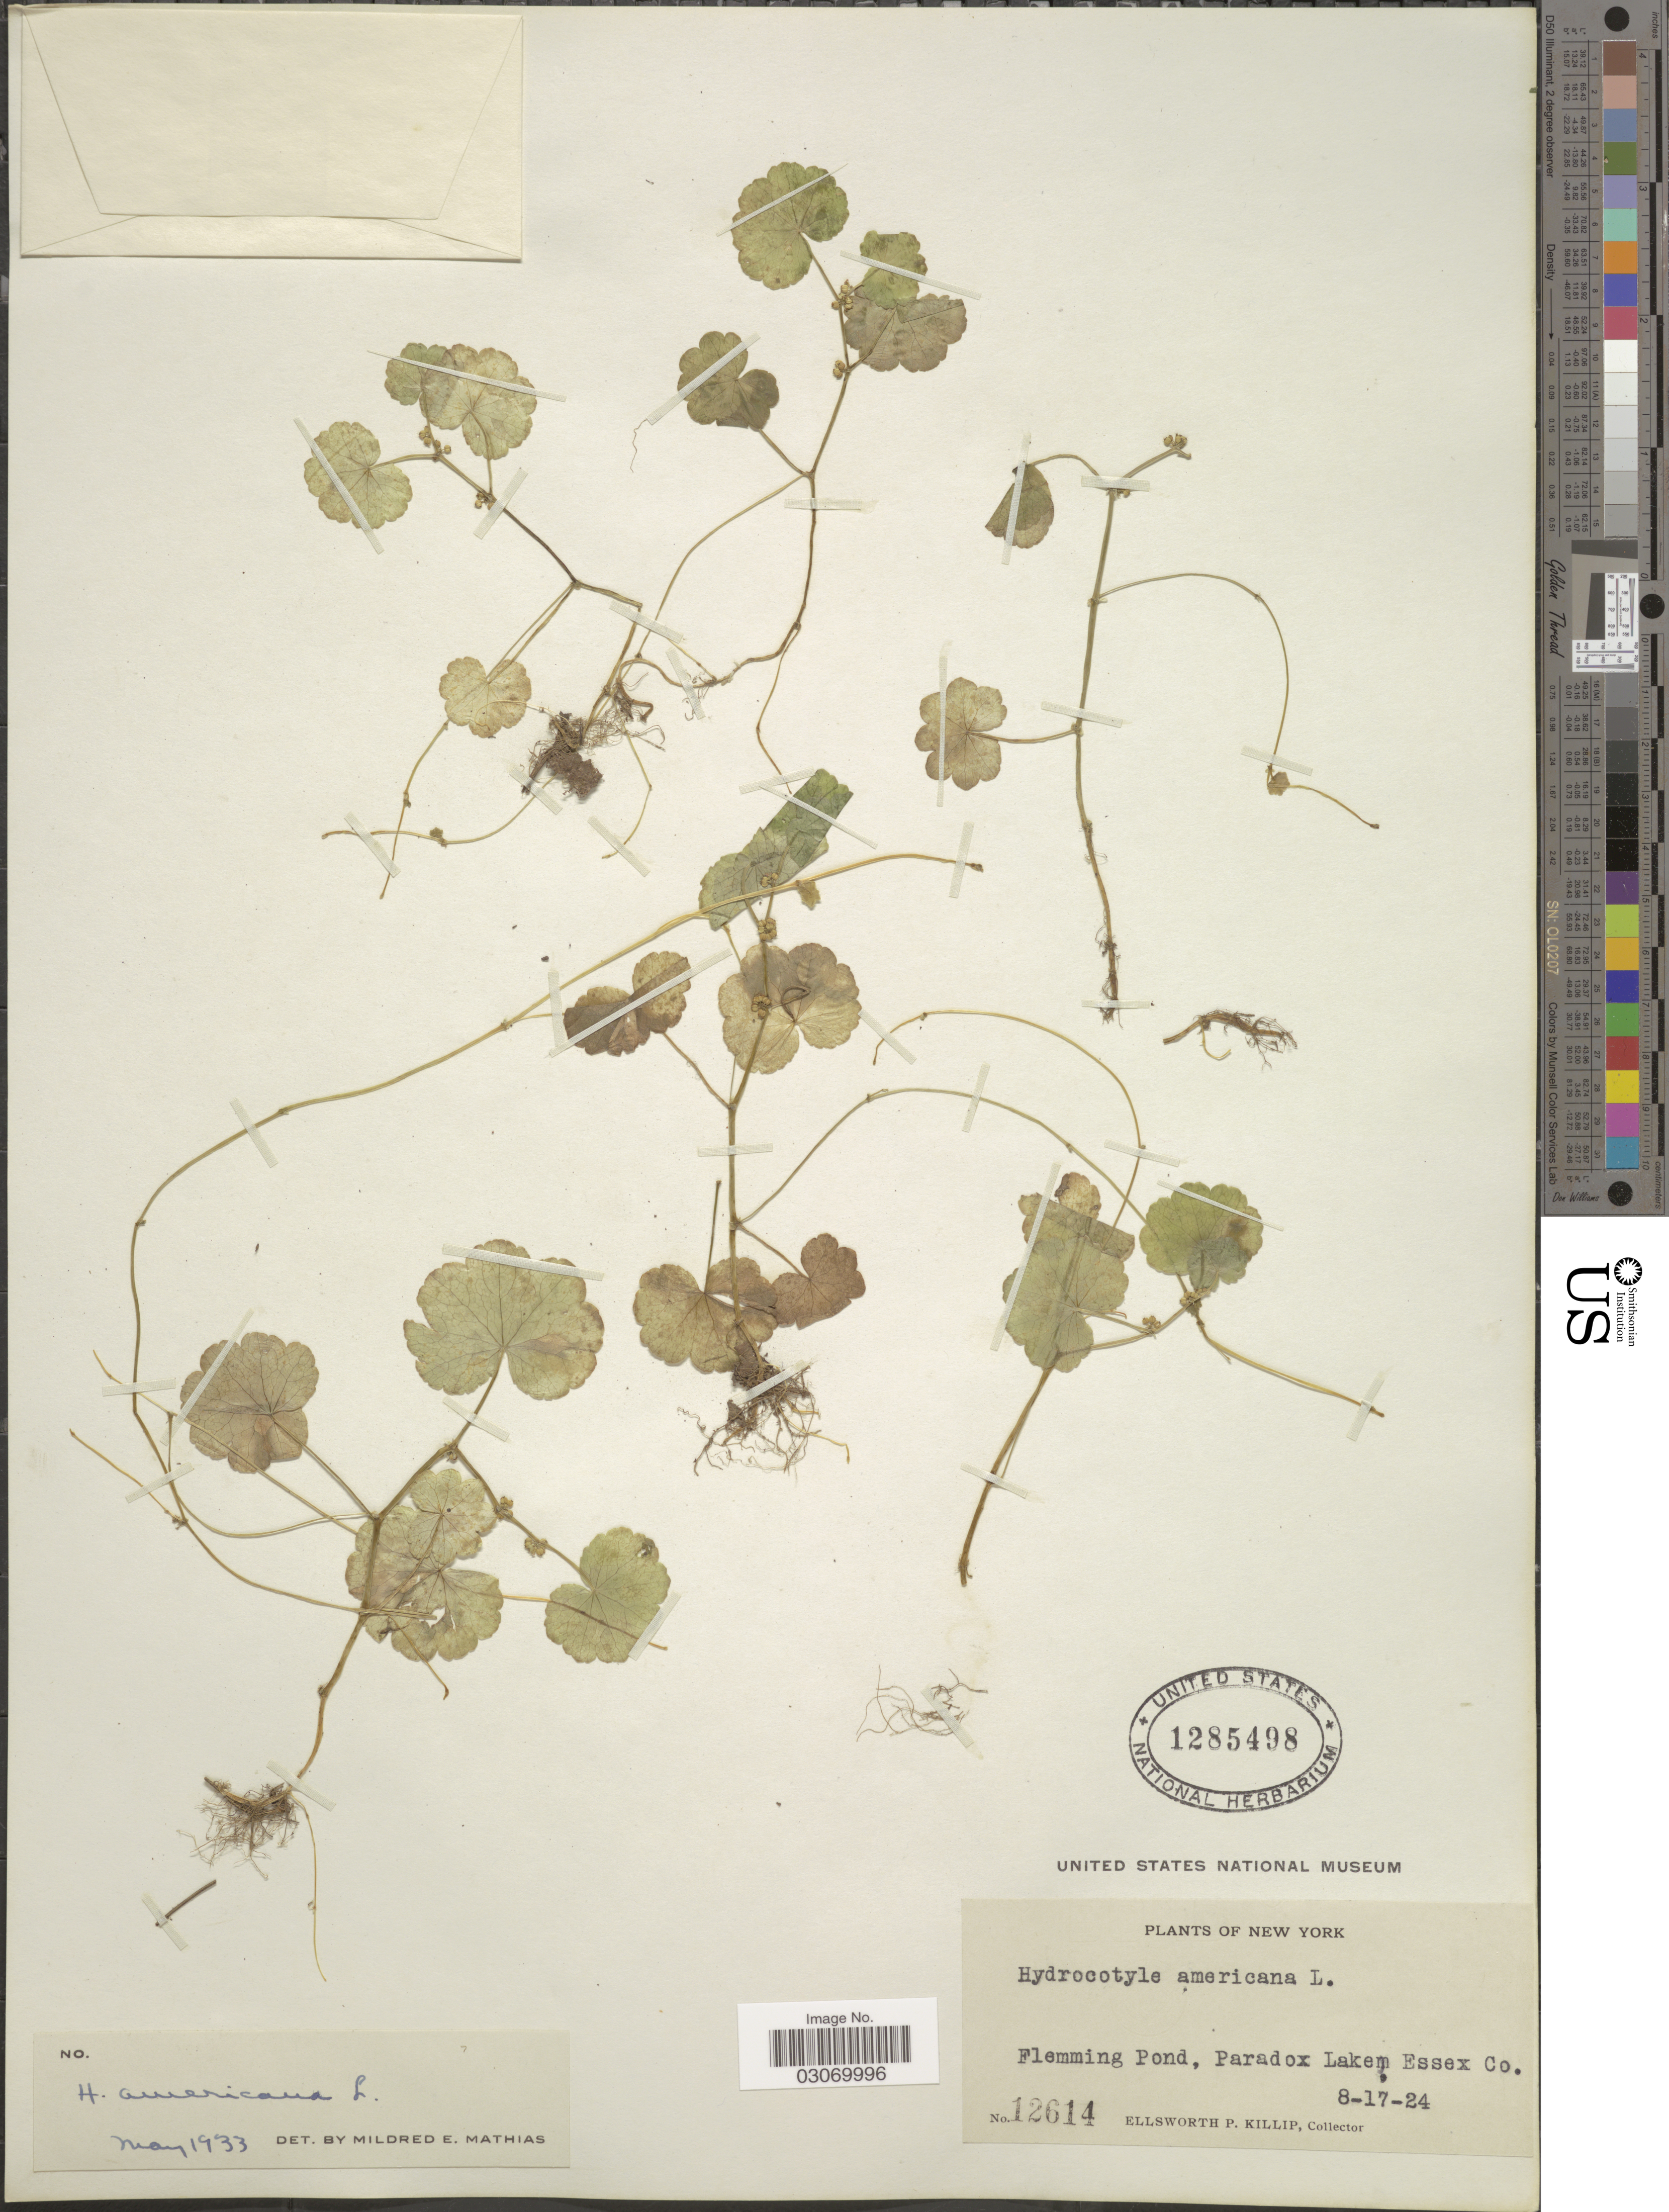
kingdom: Plantae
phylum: Tracheophyta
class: Magnoliopsida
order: Apiales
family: Araliaceae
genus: Hydrocotyle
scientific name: Hydrocotyle americana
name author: L.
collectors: E. P. Killip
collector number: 12614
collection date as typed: Transcribed d/m/y: 17/8/24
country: United States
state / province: New York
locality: Flemming Pond, Paradox Lake Essex Co.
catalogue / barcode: US 1285498